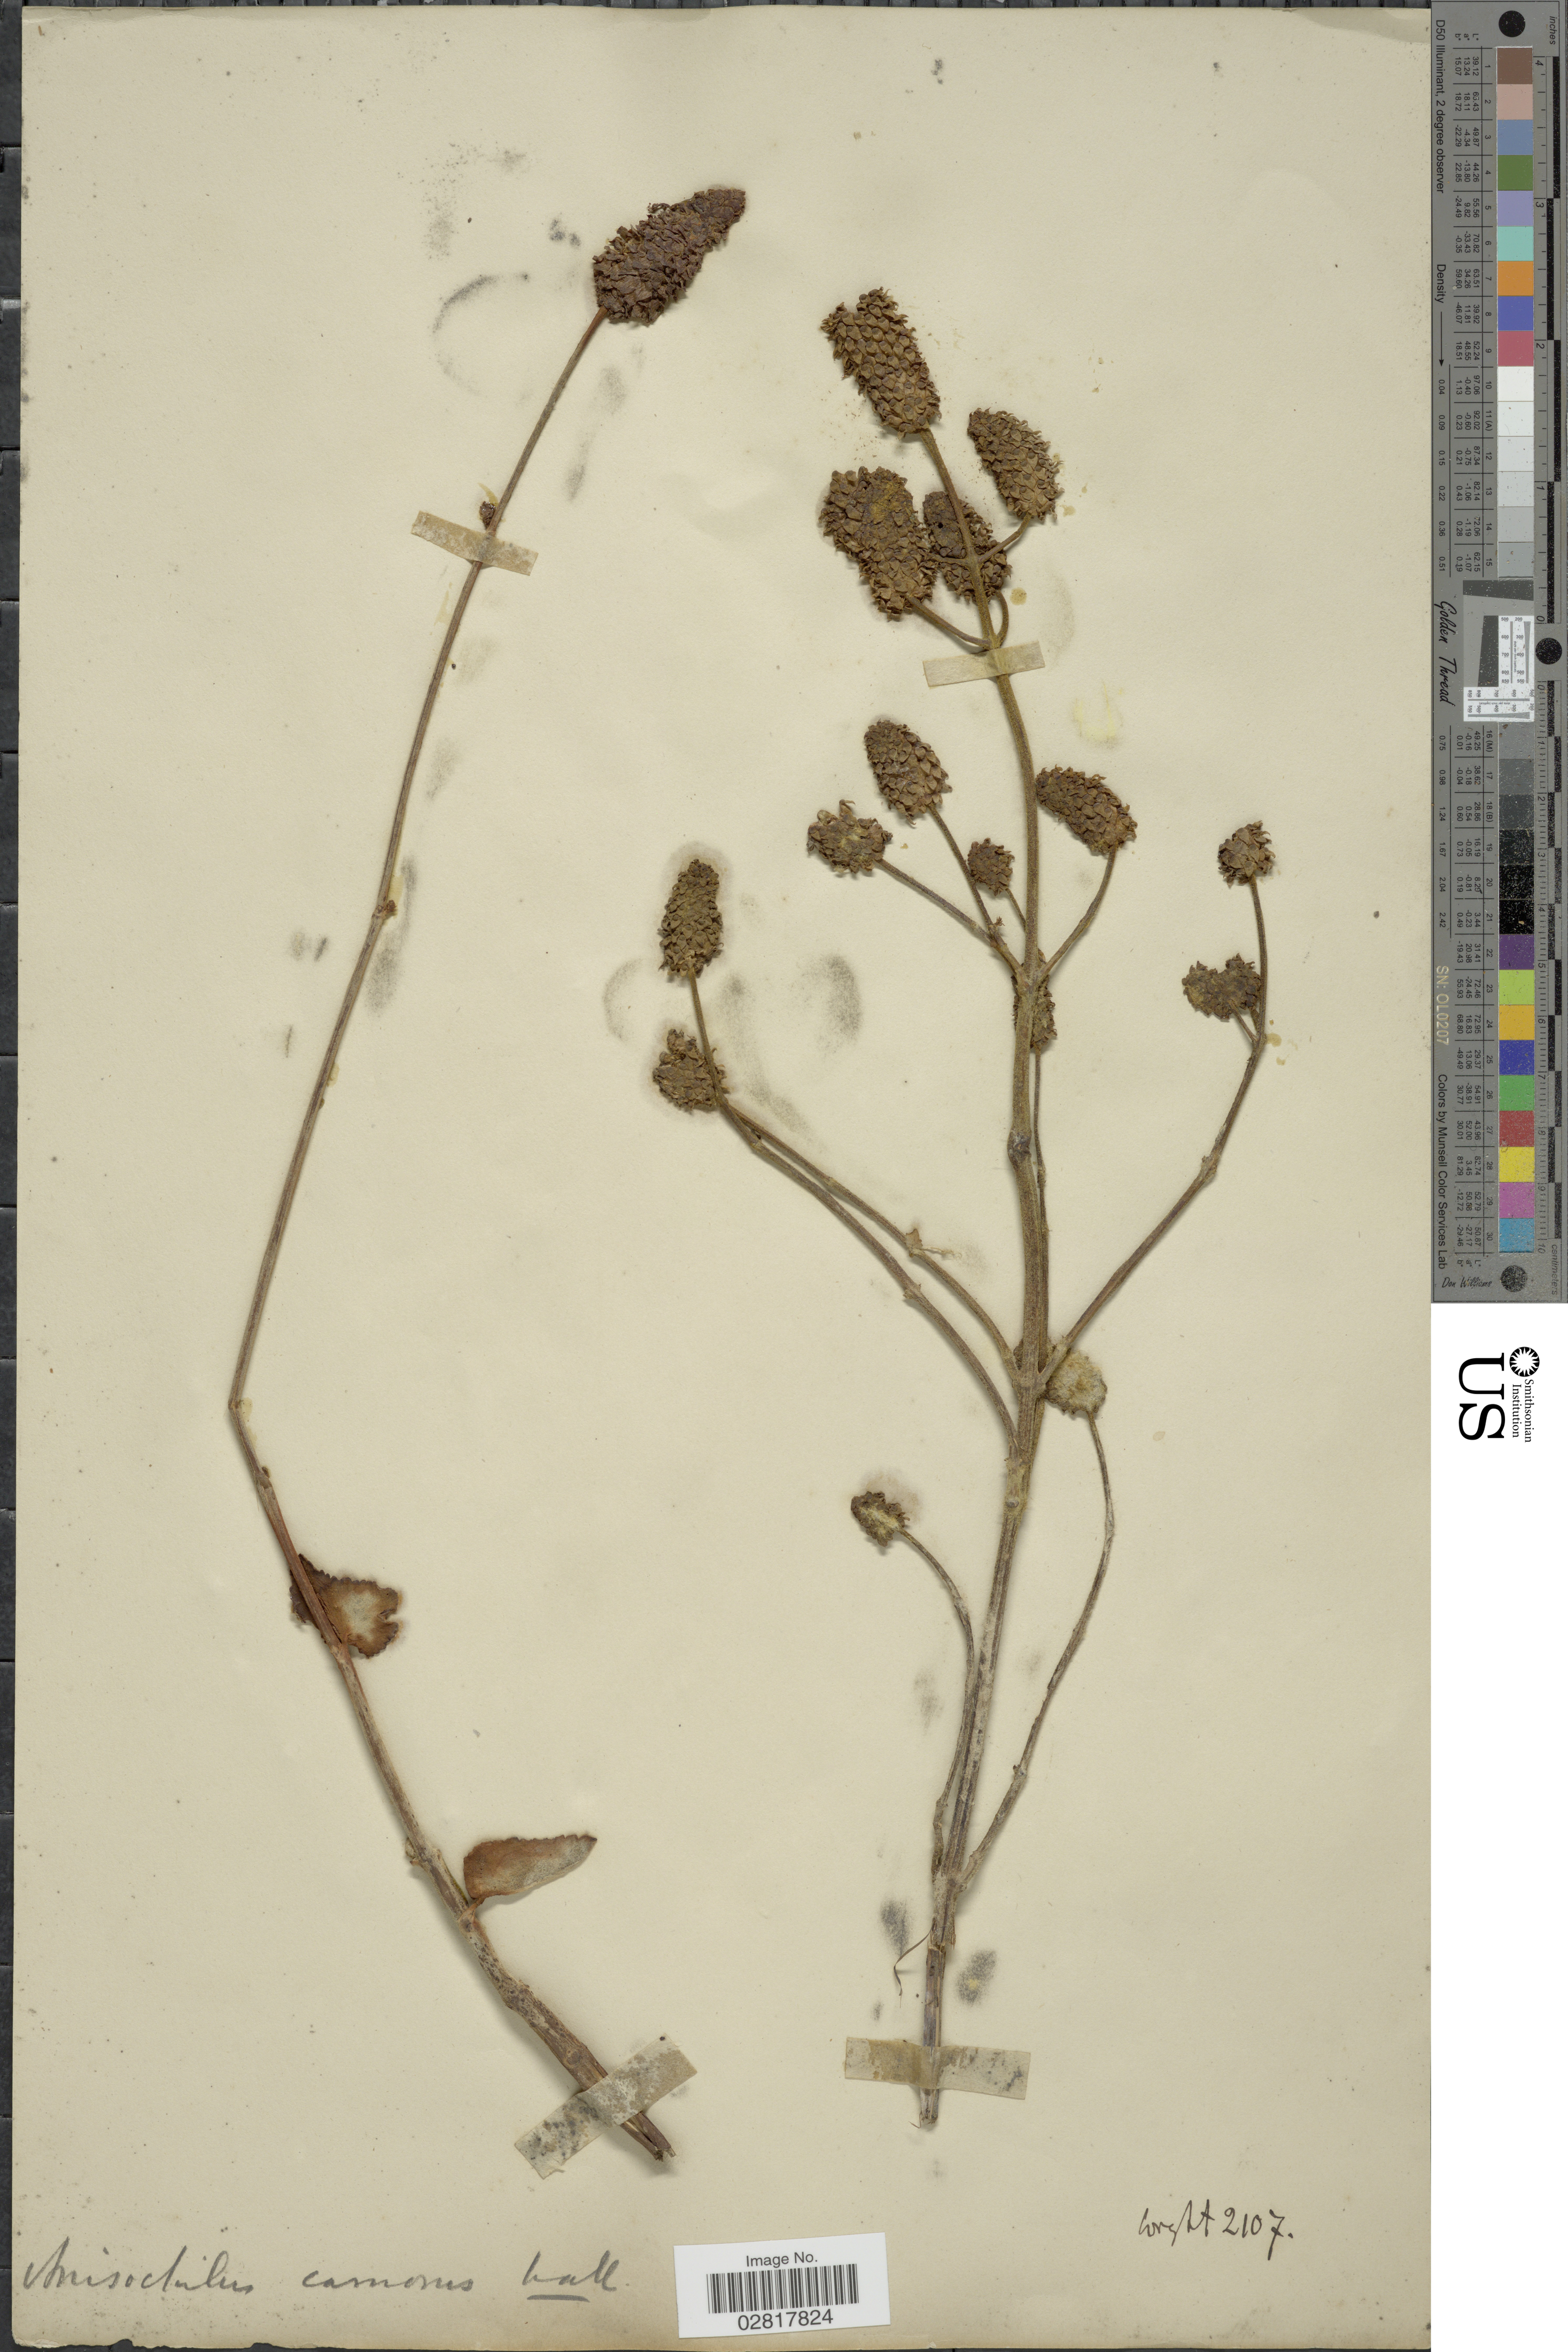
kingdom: Plantae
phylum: Tracheophyta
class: Magnoliopsida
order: Lamiales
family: Lamiaceae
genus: Anisochilus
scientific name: Anisochilus carnosus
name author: (L. f.) Wall. ex Benth.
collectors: Wright, --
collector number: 2107?